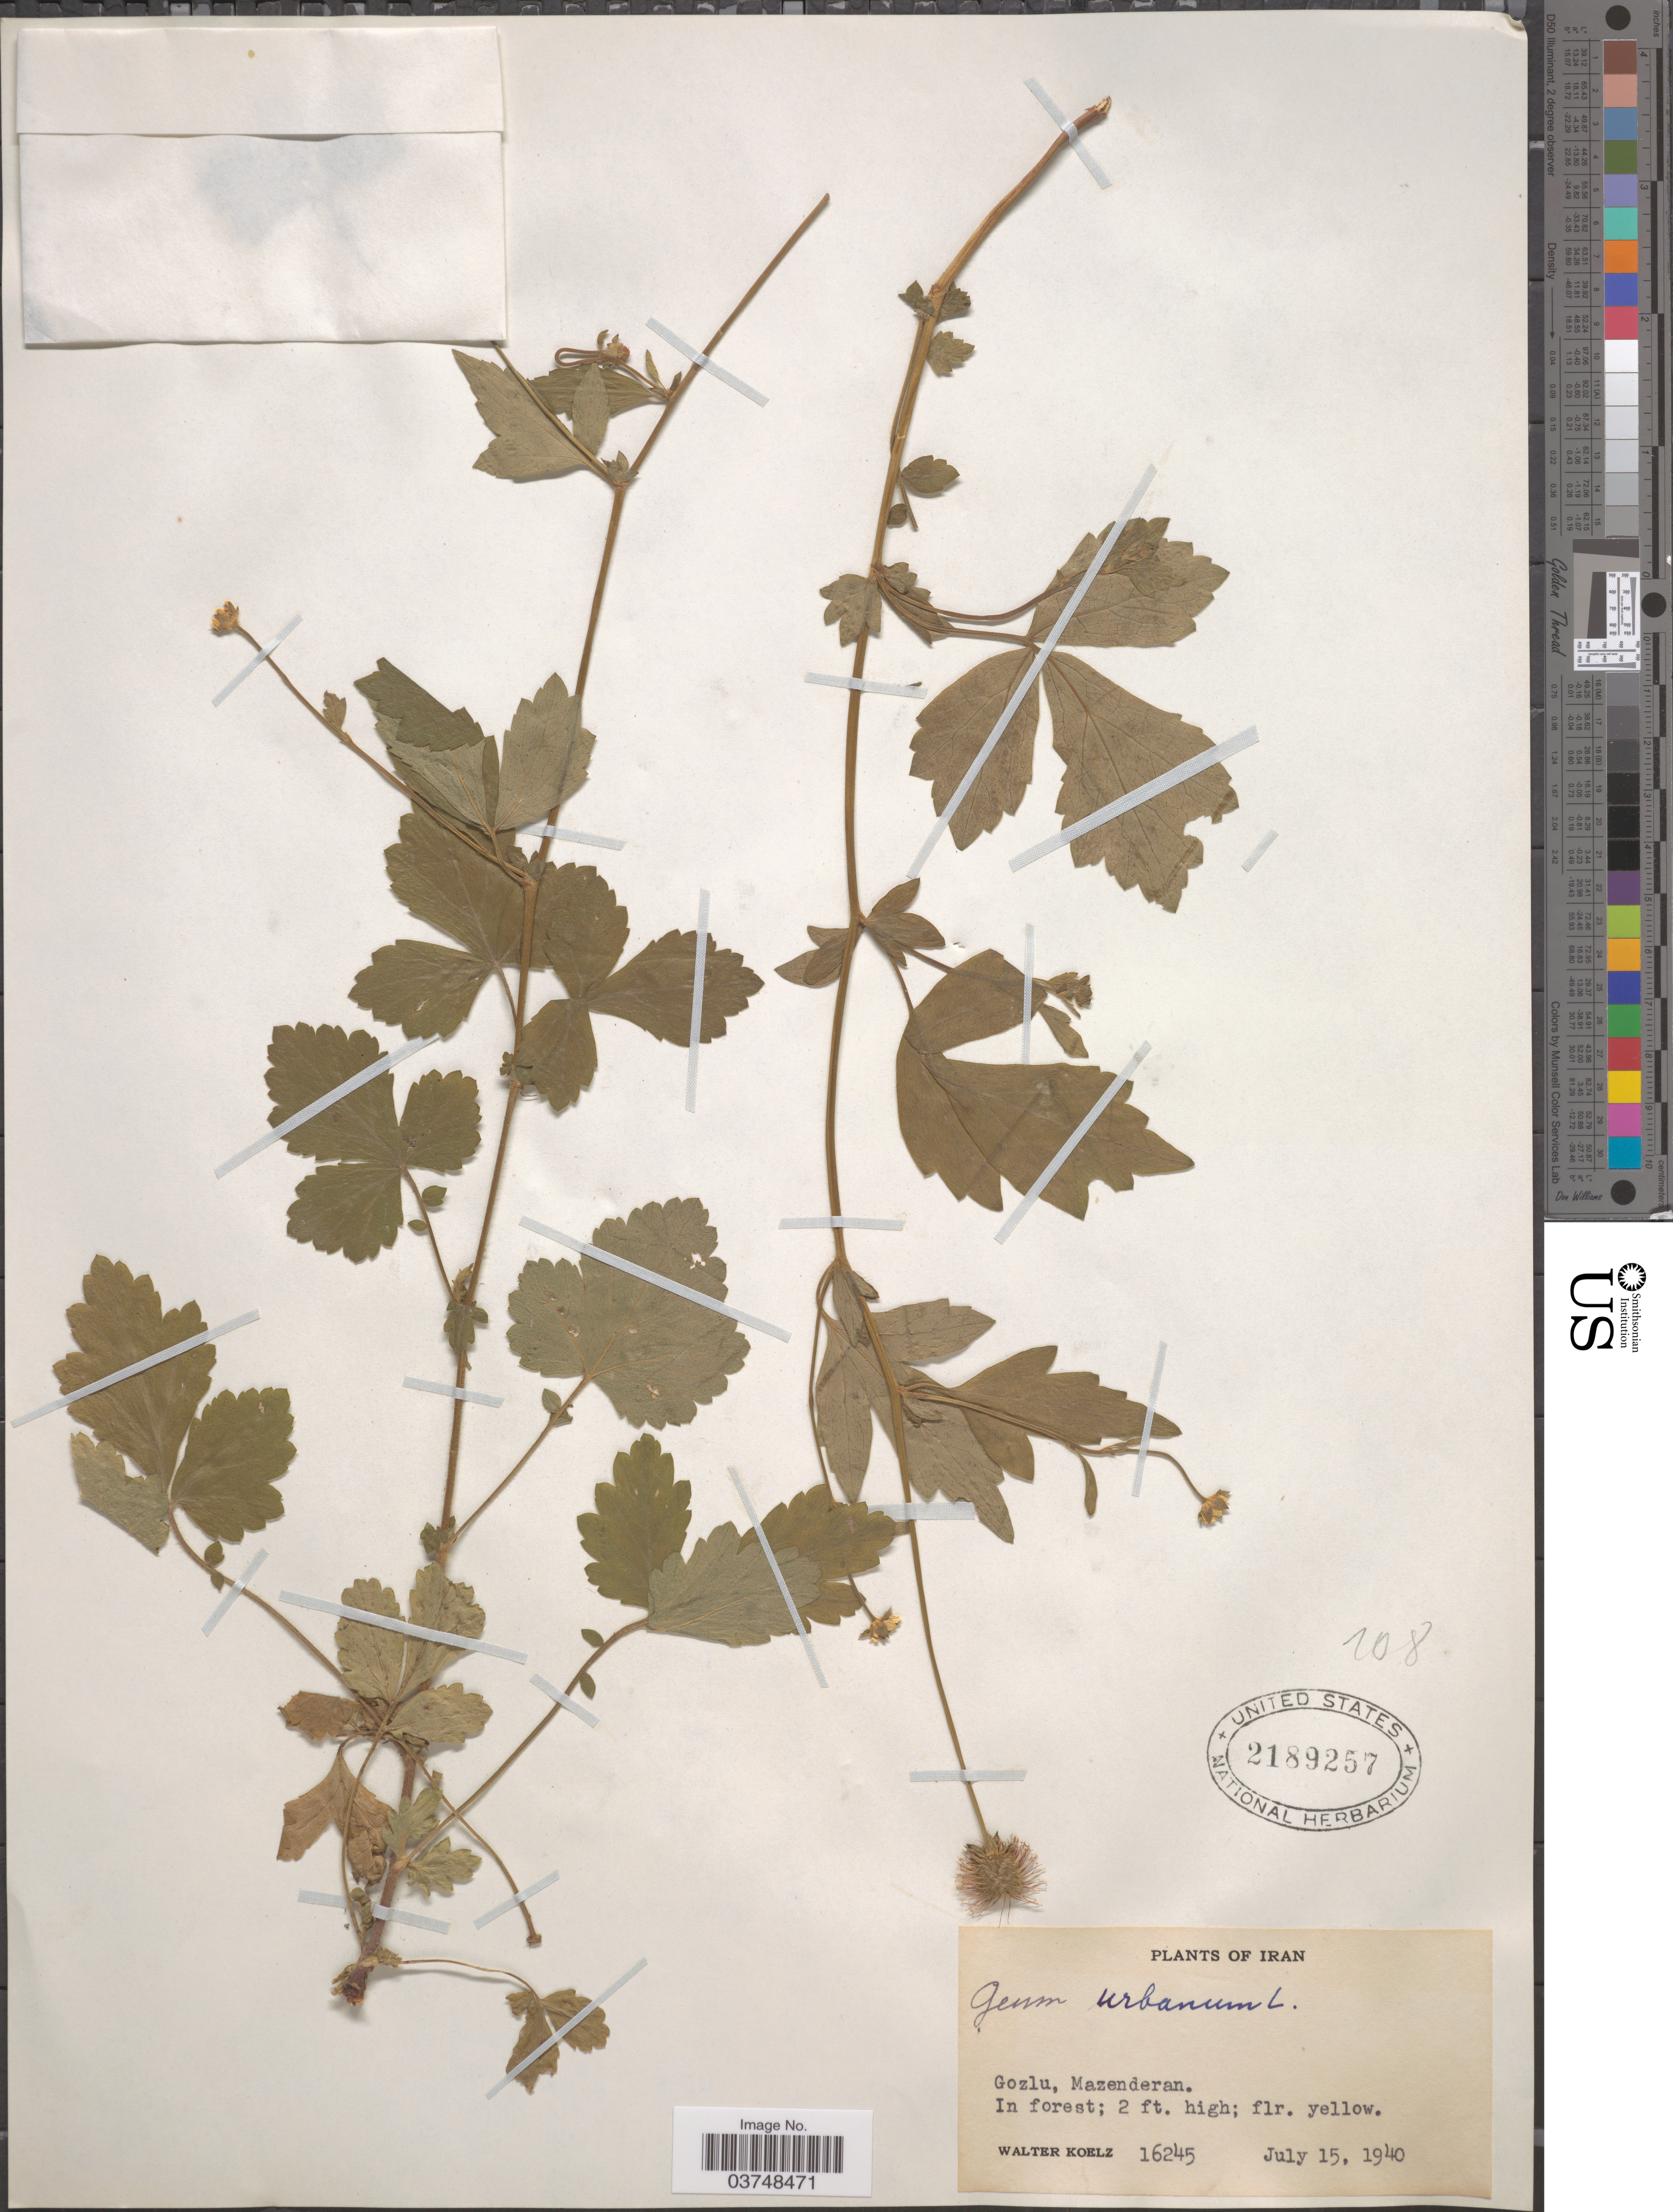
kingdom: Plantae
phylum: Tracheophyta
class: Magnoliopsida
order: Rosales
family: Rosaceae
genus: Geum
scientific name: Geum urbanum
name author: L.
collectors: W. N. Koelz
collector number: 16245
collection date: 1940-07-15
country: Iran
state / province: Mazandaran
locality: Gozlu, Mazenderan.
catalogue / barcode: US 2189257